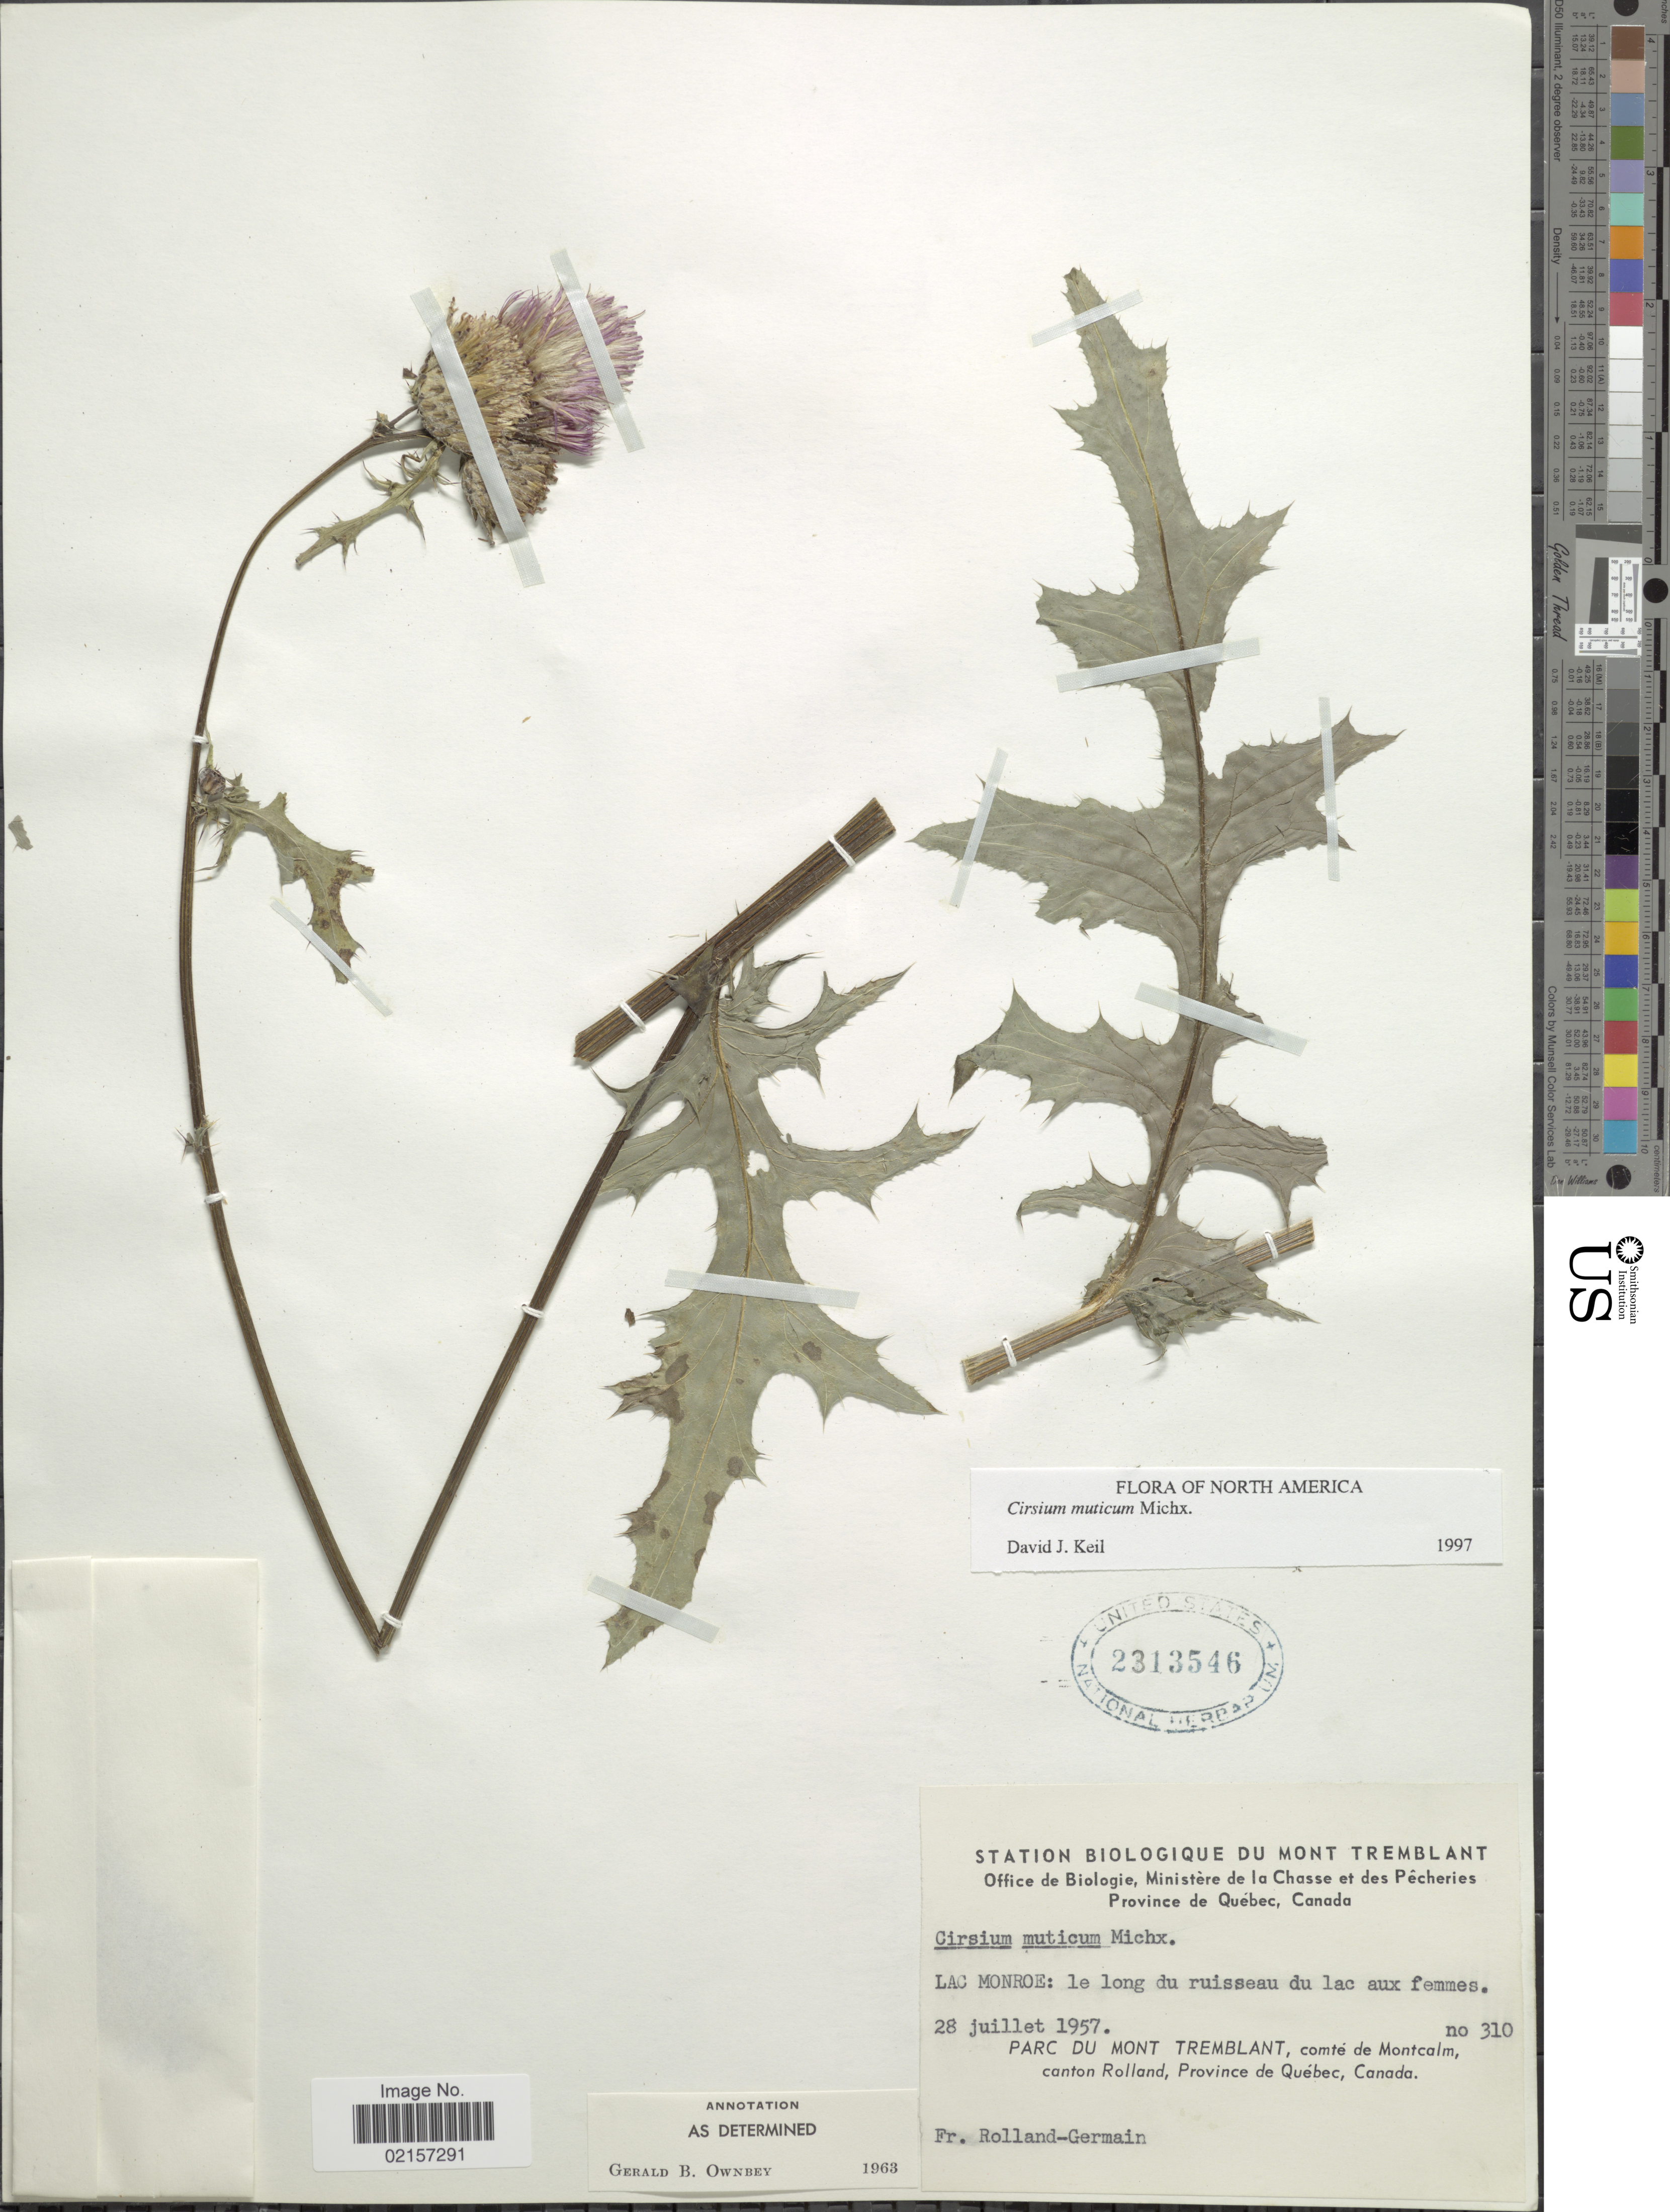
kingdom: Plantae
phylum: Tracheophyta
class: Magnoliopsida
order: Asterales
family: Asteraceae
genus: Cirsium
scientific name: Cirsium muticum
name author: Michx.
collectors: Rolland-Germain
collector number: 310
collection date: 1957-07-28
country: Canada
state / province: Quebec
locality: Station Biologique Du Mont Tremblant, Lac Monroe: le long du ruisseau du lac aux femmes, Parc Du Mont Tremblant, comté de Montcalm, canton Rolland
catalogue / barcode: US 2313546